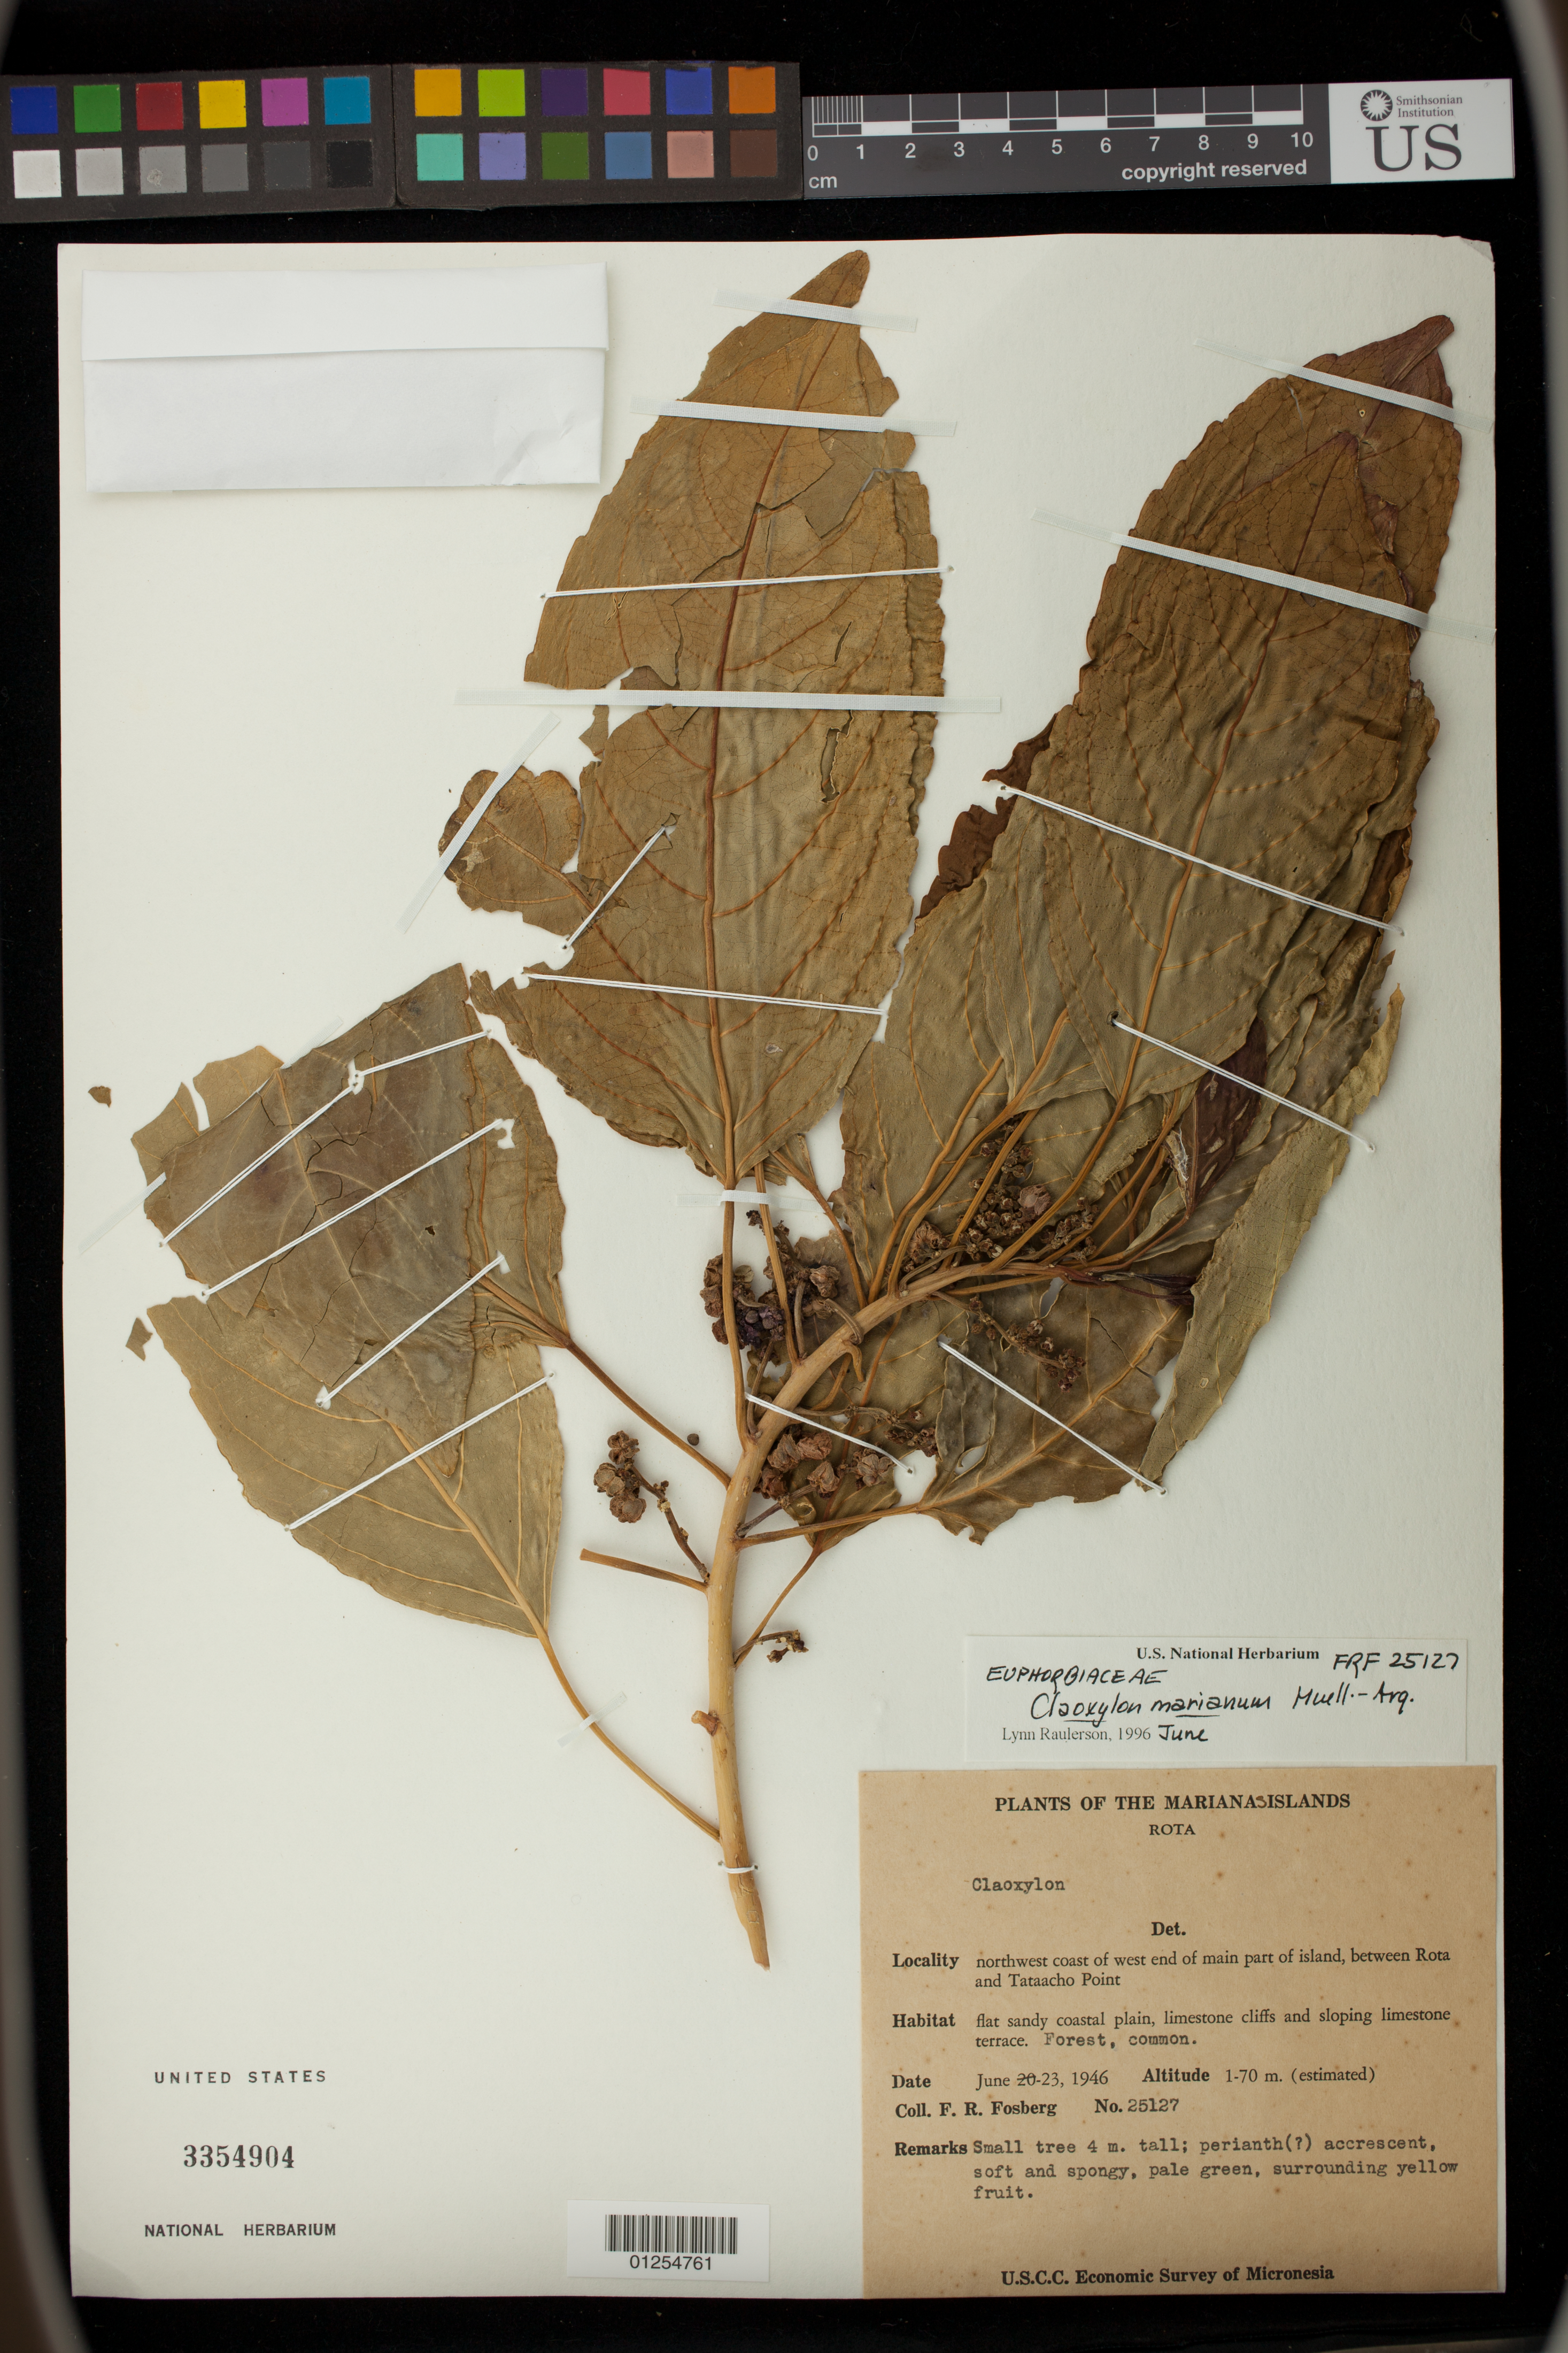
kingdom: Plantae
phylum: Tracheophyta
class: Magnoliopsida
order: Malpighiales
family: Euphorbiaceae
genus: Claoxylon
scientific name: Claoxylon marianum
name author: Müll. Arg.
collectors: F. R. Fosberg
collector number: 25127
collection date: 1946-06-20/1946-06-23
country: Northern Mariana Islands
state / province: Rota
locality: Northwest coast of west end of main part of island, between Rota and Tataacho Point.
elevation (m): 1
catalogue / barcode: US 3354904